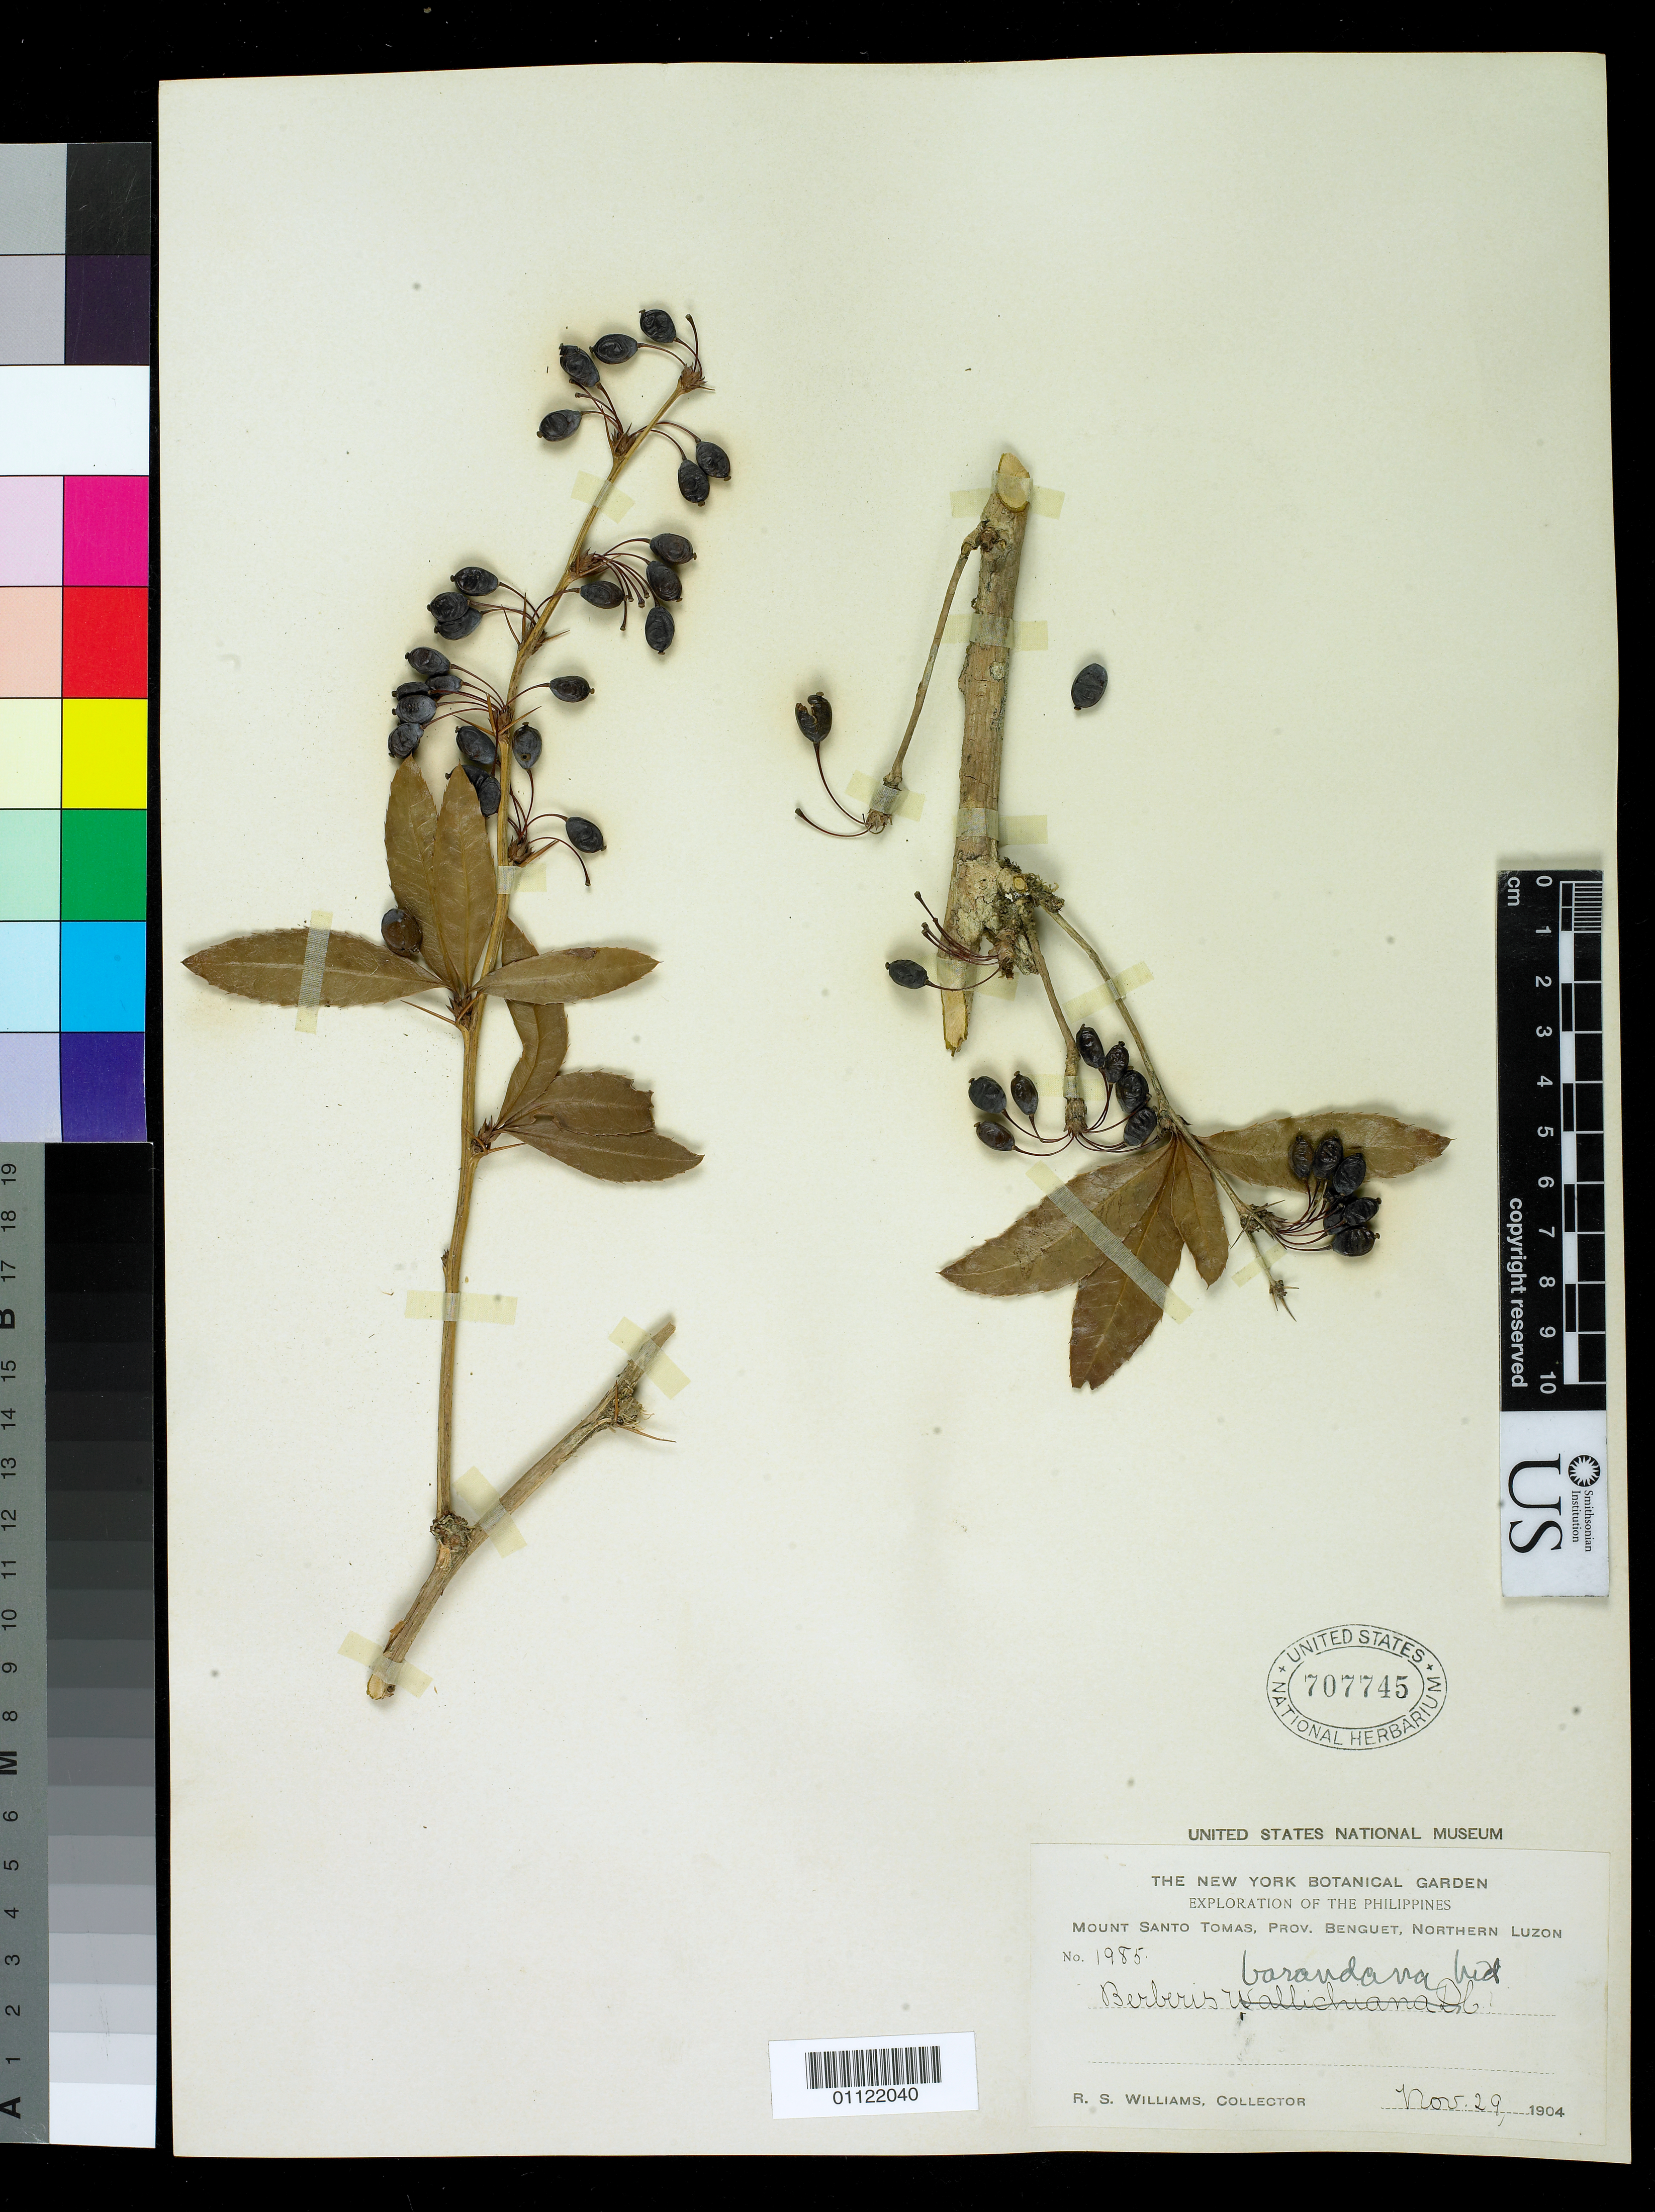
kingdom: Plantae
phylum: Tracheophyta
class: Magnoliopsida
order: Ranunculales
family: Berberidaceae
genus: Berberis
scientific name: Berberis barandana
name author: S. Vidal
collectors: R. S. Williams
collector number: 1985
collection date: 1904-11-29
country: Philippines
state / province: Cordillera (Administrative Region)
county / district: Mountain province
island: Luzon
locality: Mt. Santo Tomas, Northern Luzon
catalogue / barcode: US 707745